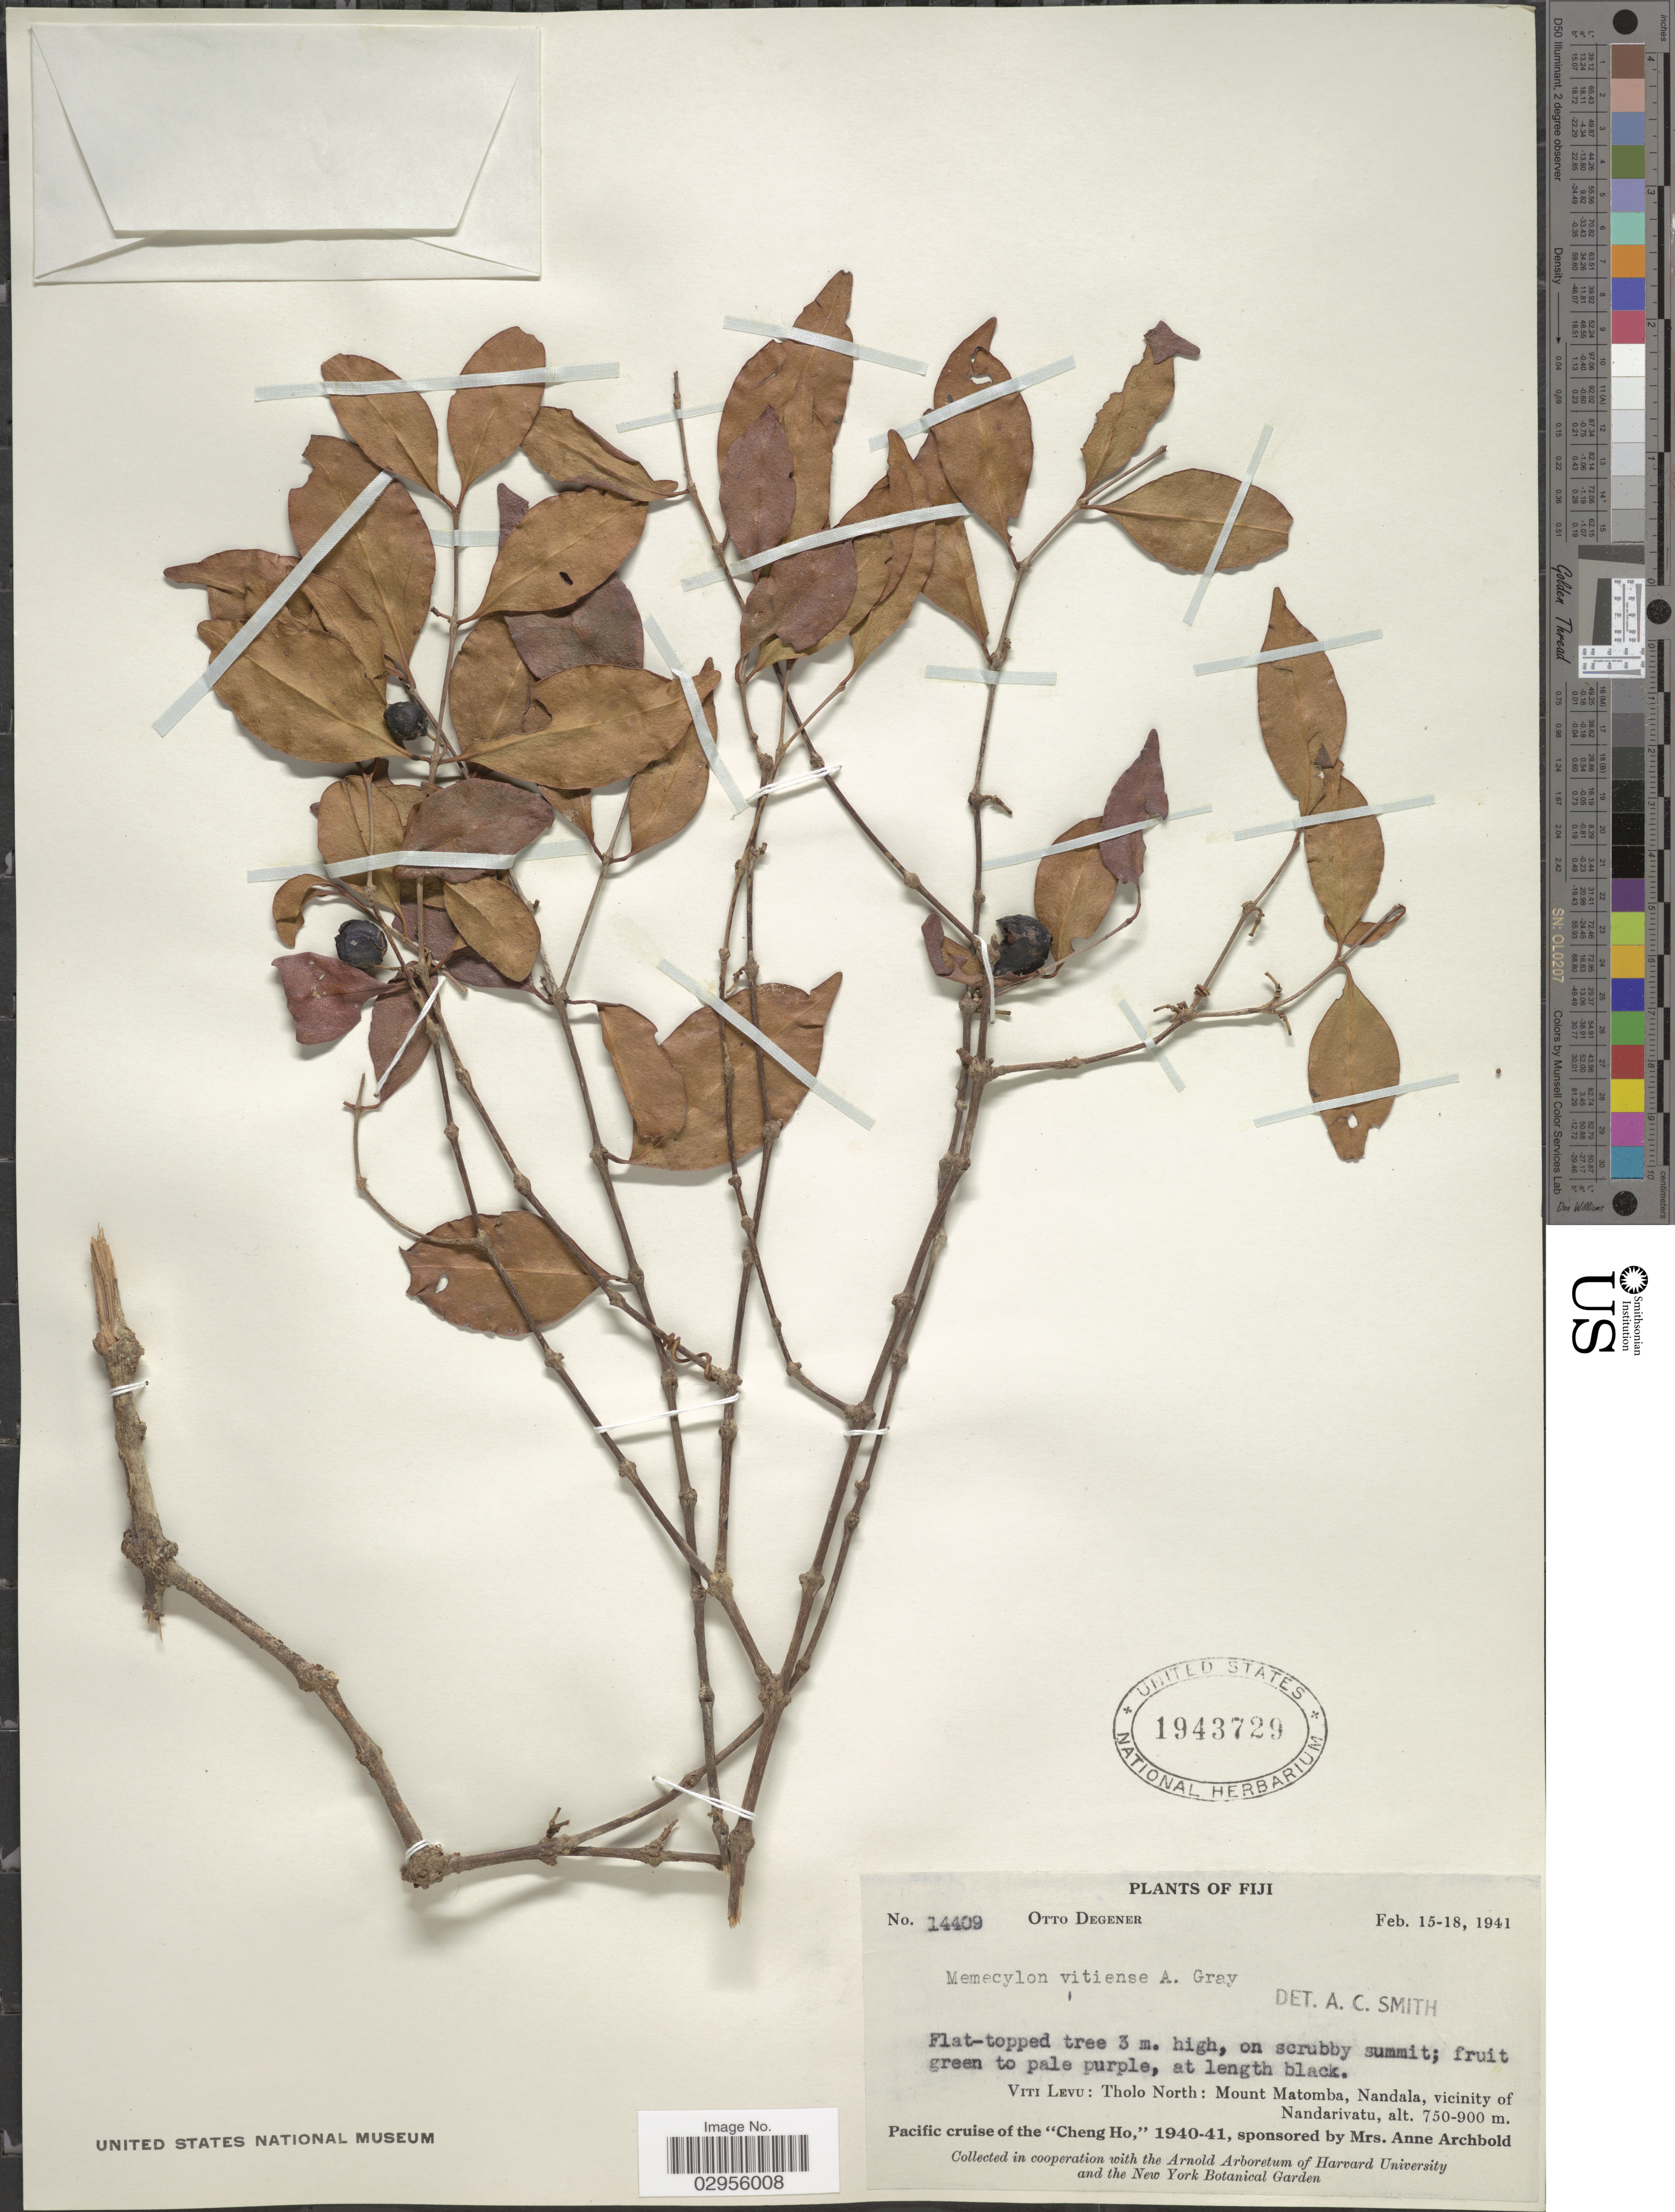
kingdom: Plantae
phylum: Tracheophyta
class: Magnoliopsida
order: Myrtales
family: Melastomataceae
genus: Memecylon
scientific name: Memecylon vitiense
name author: A. Gray in Wilkes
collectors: O. Degener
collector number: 14409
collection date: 1941-02-15/1941-02-18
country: Fiji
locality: Viti Levu: Tholo North: Mount Matomba, Nandala, vicinity of Nandarivatu, Pacific.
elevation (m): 750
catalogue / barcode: US 1943729